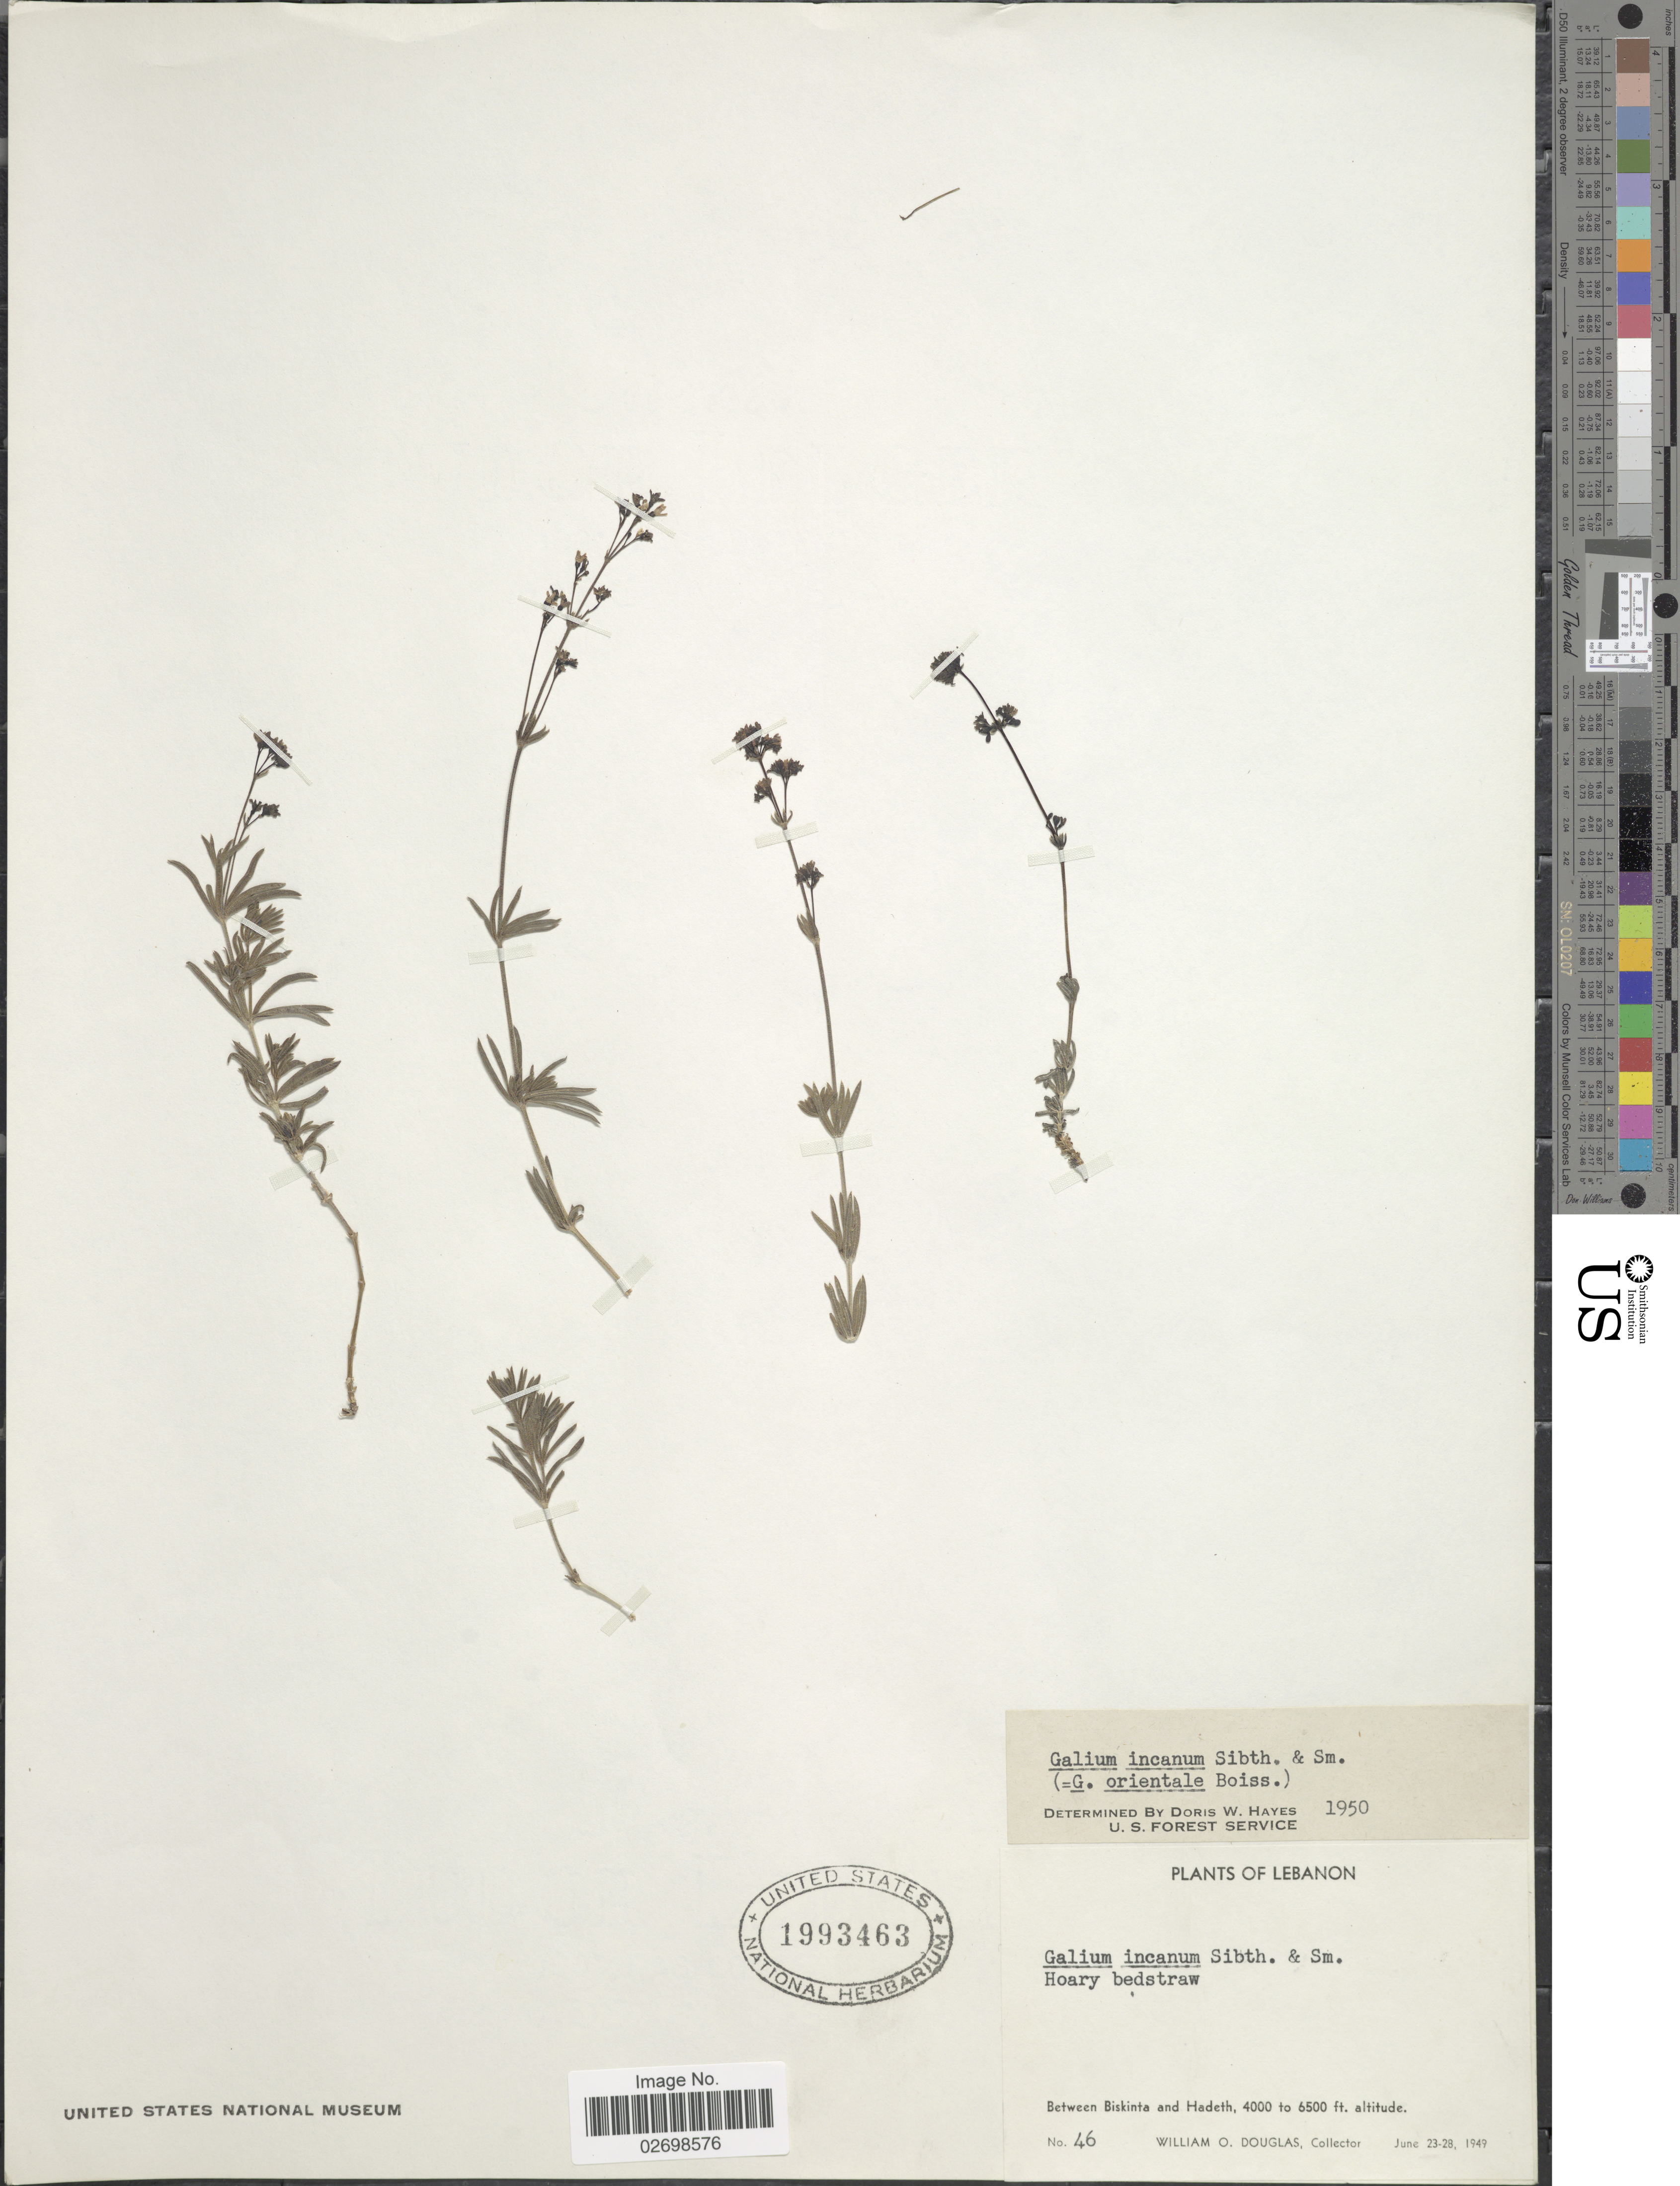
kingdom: Plantae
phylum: Tracheophyta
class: Magnoliopsida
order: Gentianales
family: Rubiaceae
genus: Galium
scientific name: Galium incanum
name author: Sm.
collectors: W. Douglas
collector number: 46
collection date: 1949-06-23/1949-06-28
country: Lebanon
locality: Between Biskinta and Hadeth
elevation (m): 1219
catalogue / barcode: US 1993463